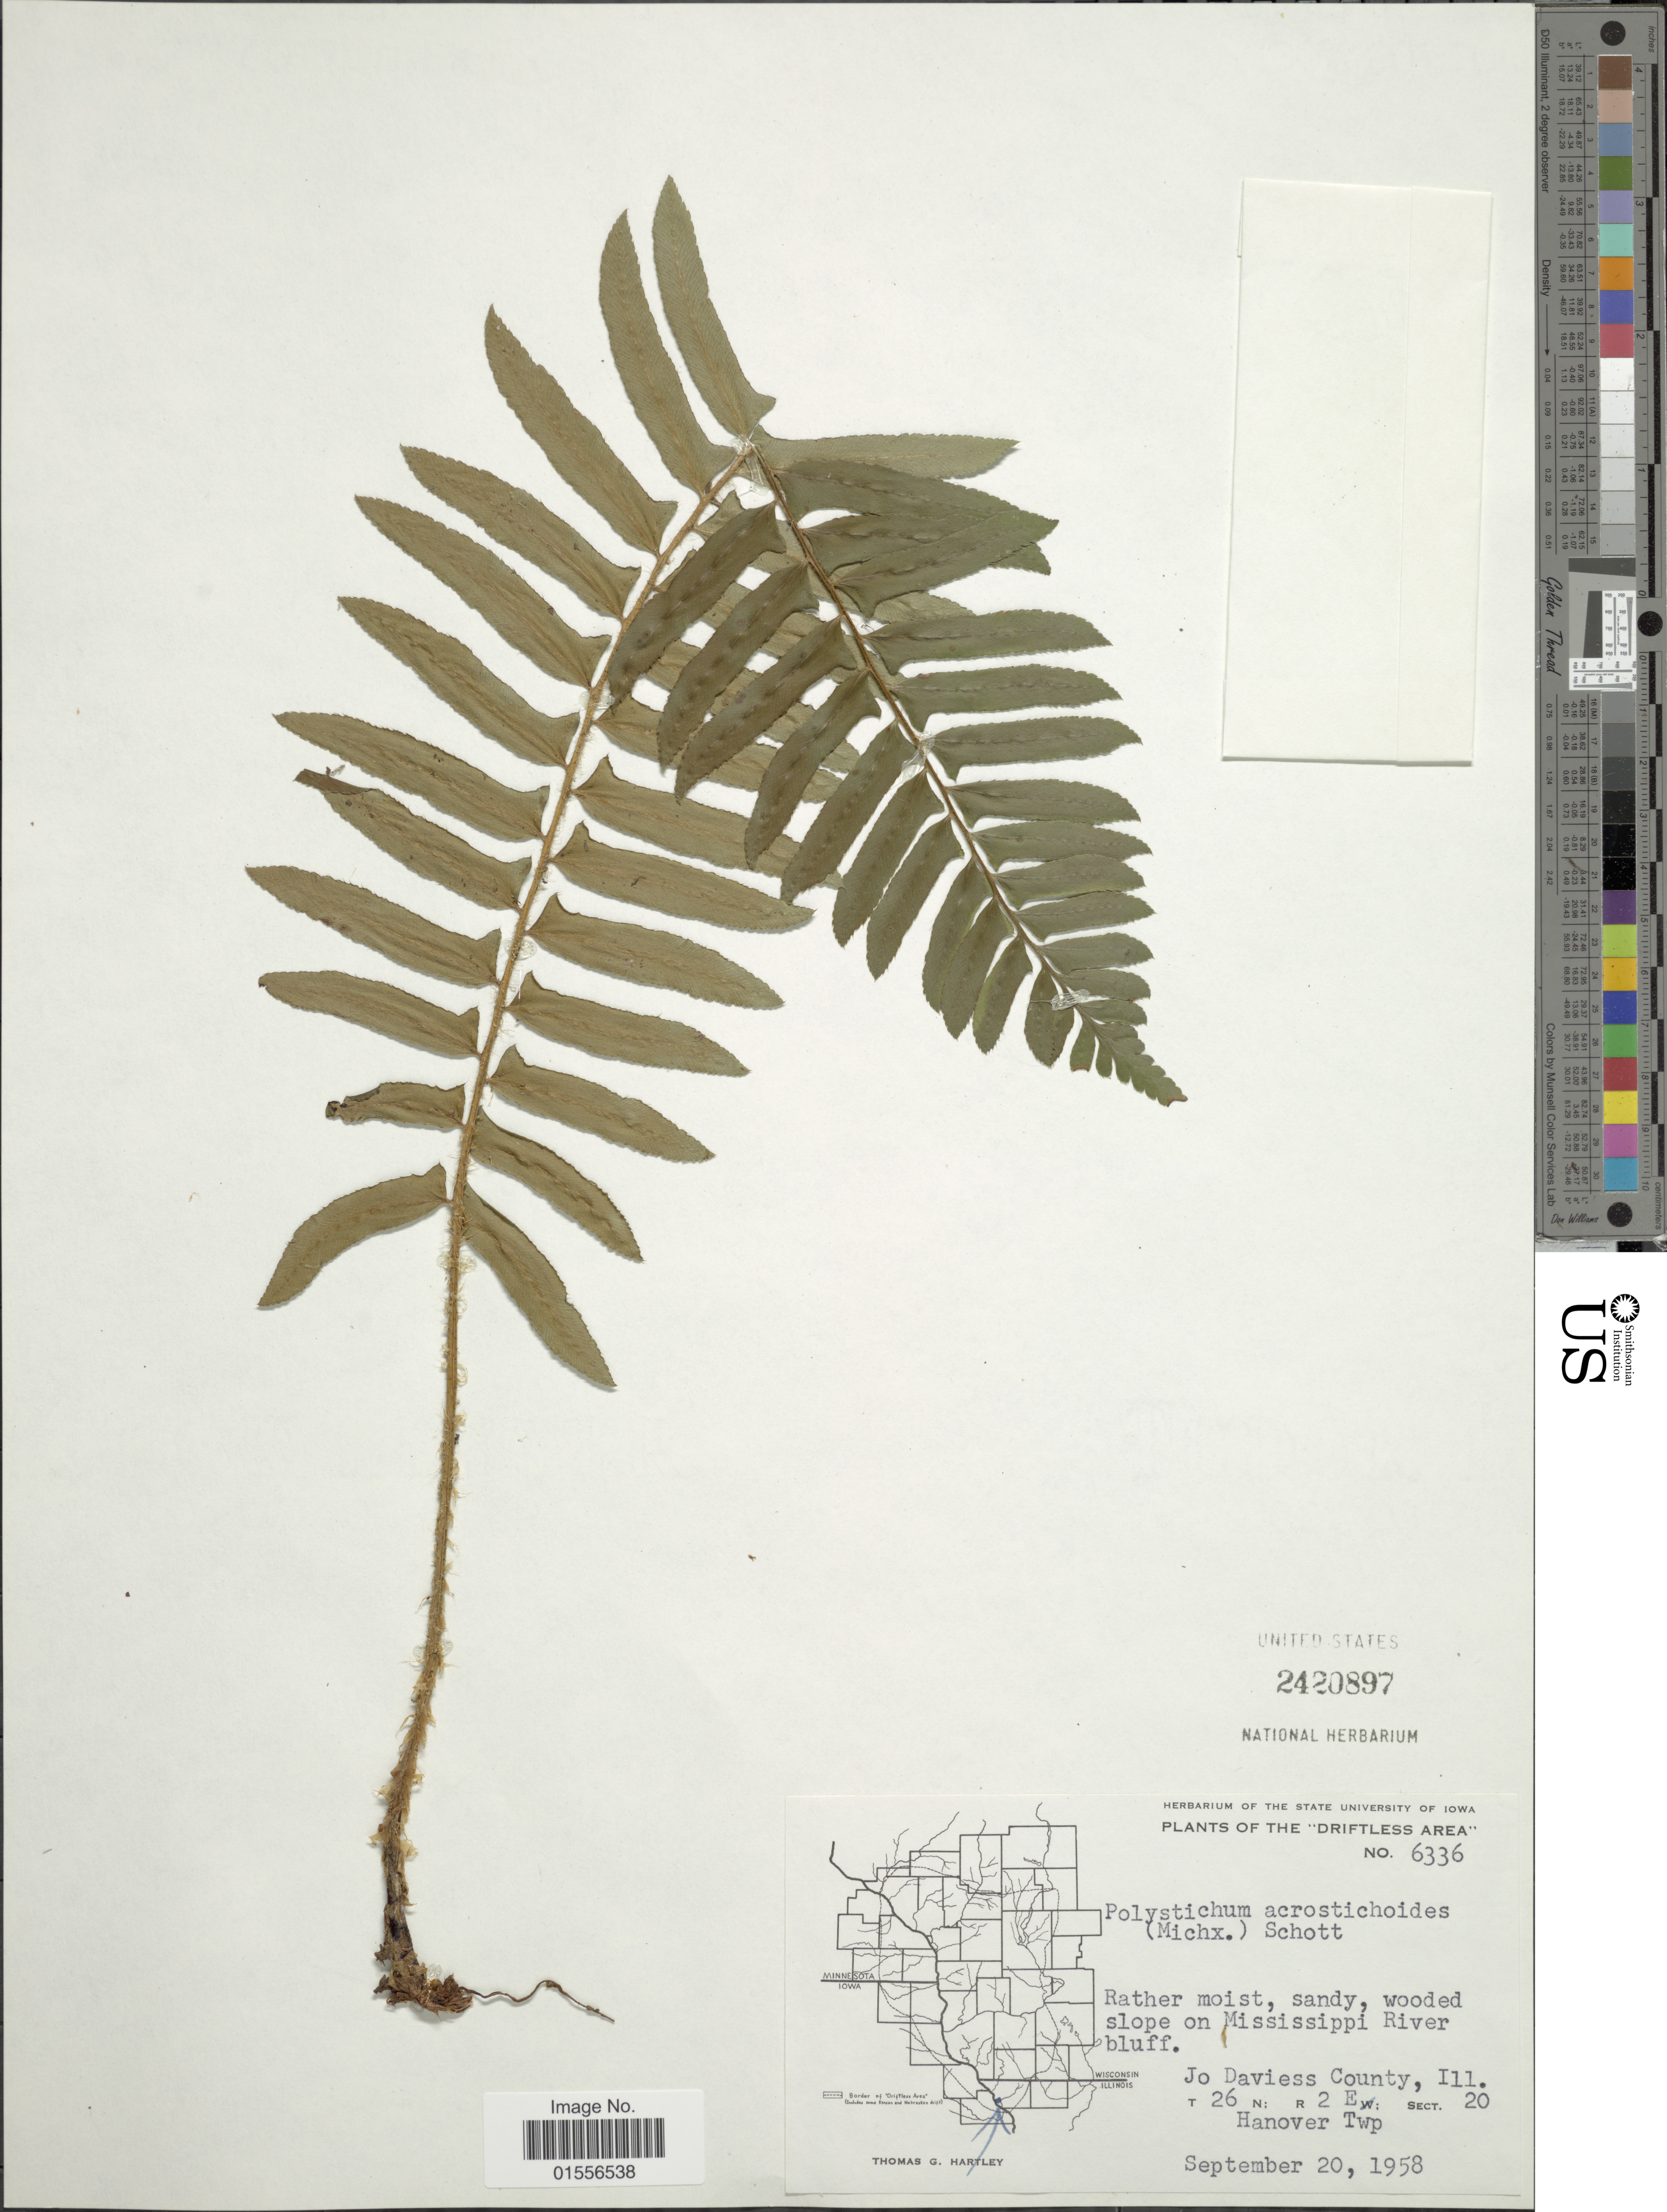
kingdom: Plantae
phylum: Tracheophyta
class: Polypodiopsida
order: Polypodiales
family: Dryopteridaceae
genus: Polystichum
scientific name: Polystichum acrostichoides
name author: (Michx.) Schott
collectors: T. G. Hartley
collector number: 6336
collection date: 1958-09-20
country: United States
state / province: Illinois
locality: The "Driftless Area", wooded slope on Mississippi River bluff, Jo Davies County, T 26 N: R 2E: Sect. 20 Hanover Twp.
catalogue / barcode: US 2420897